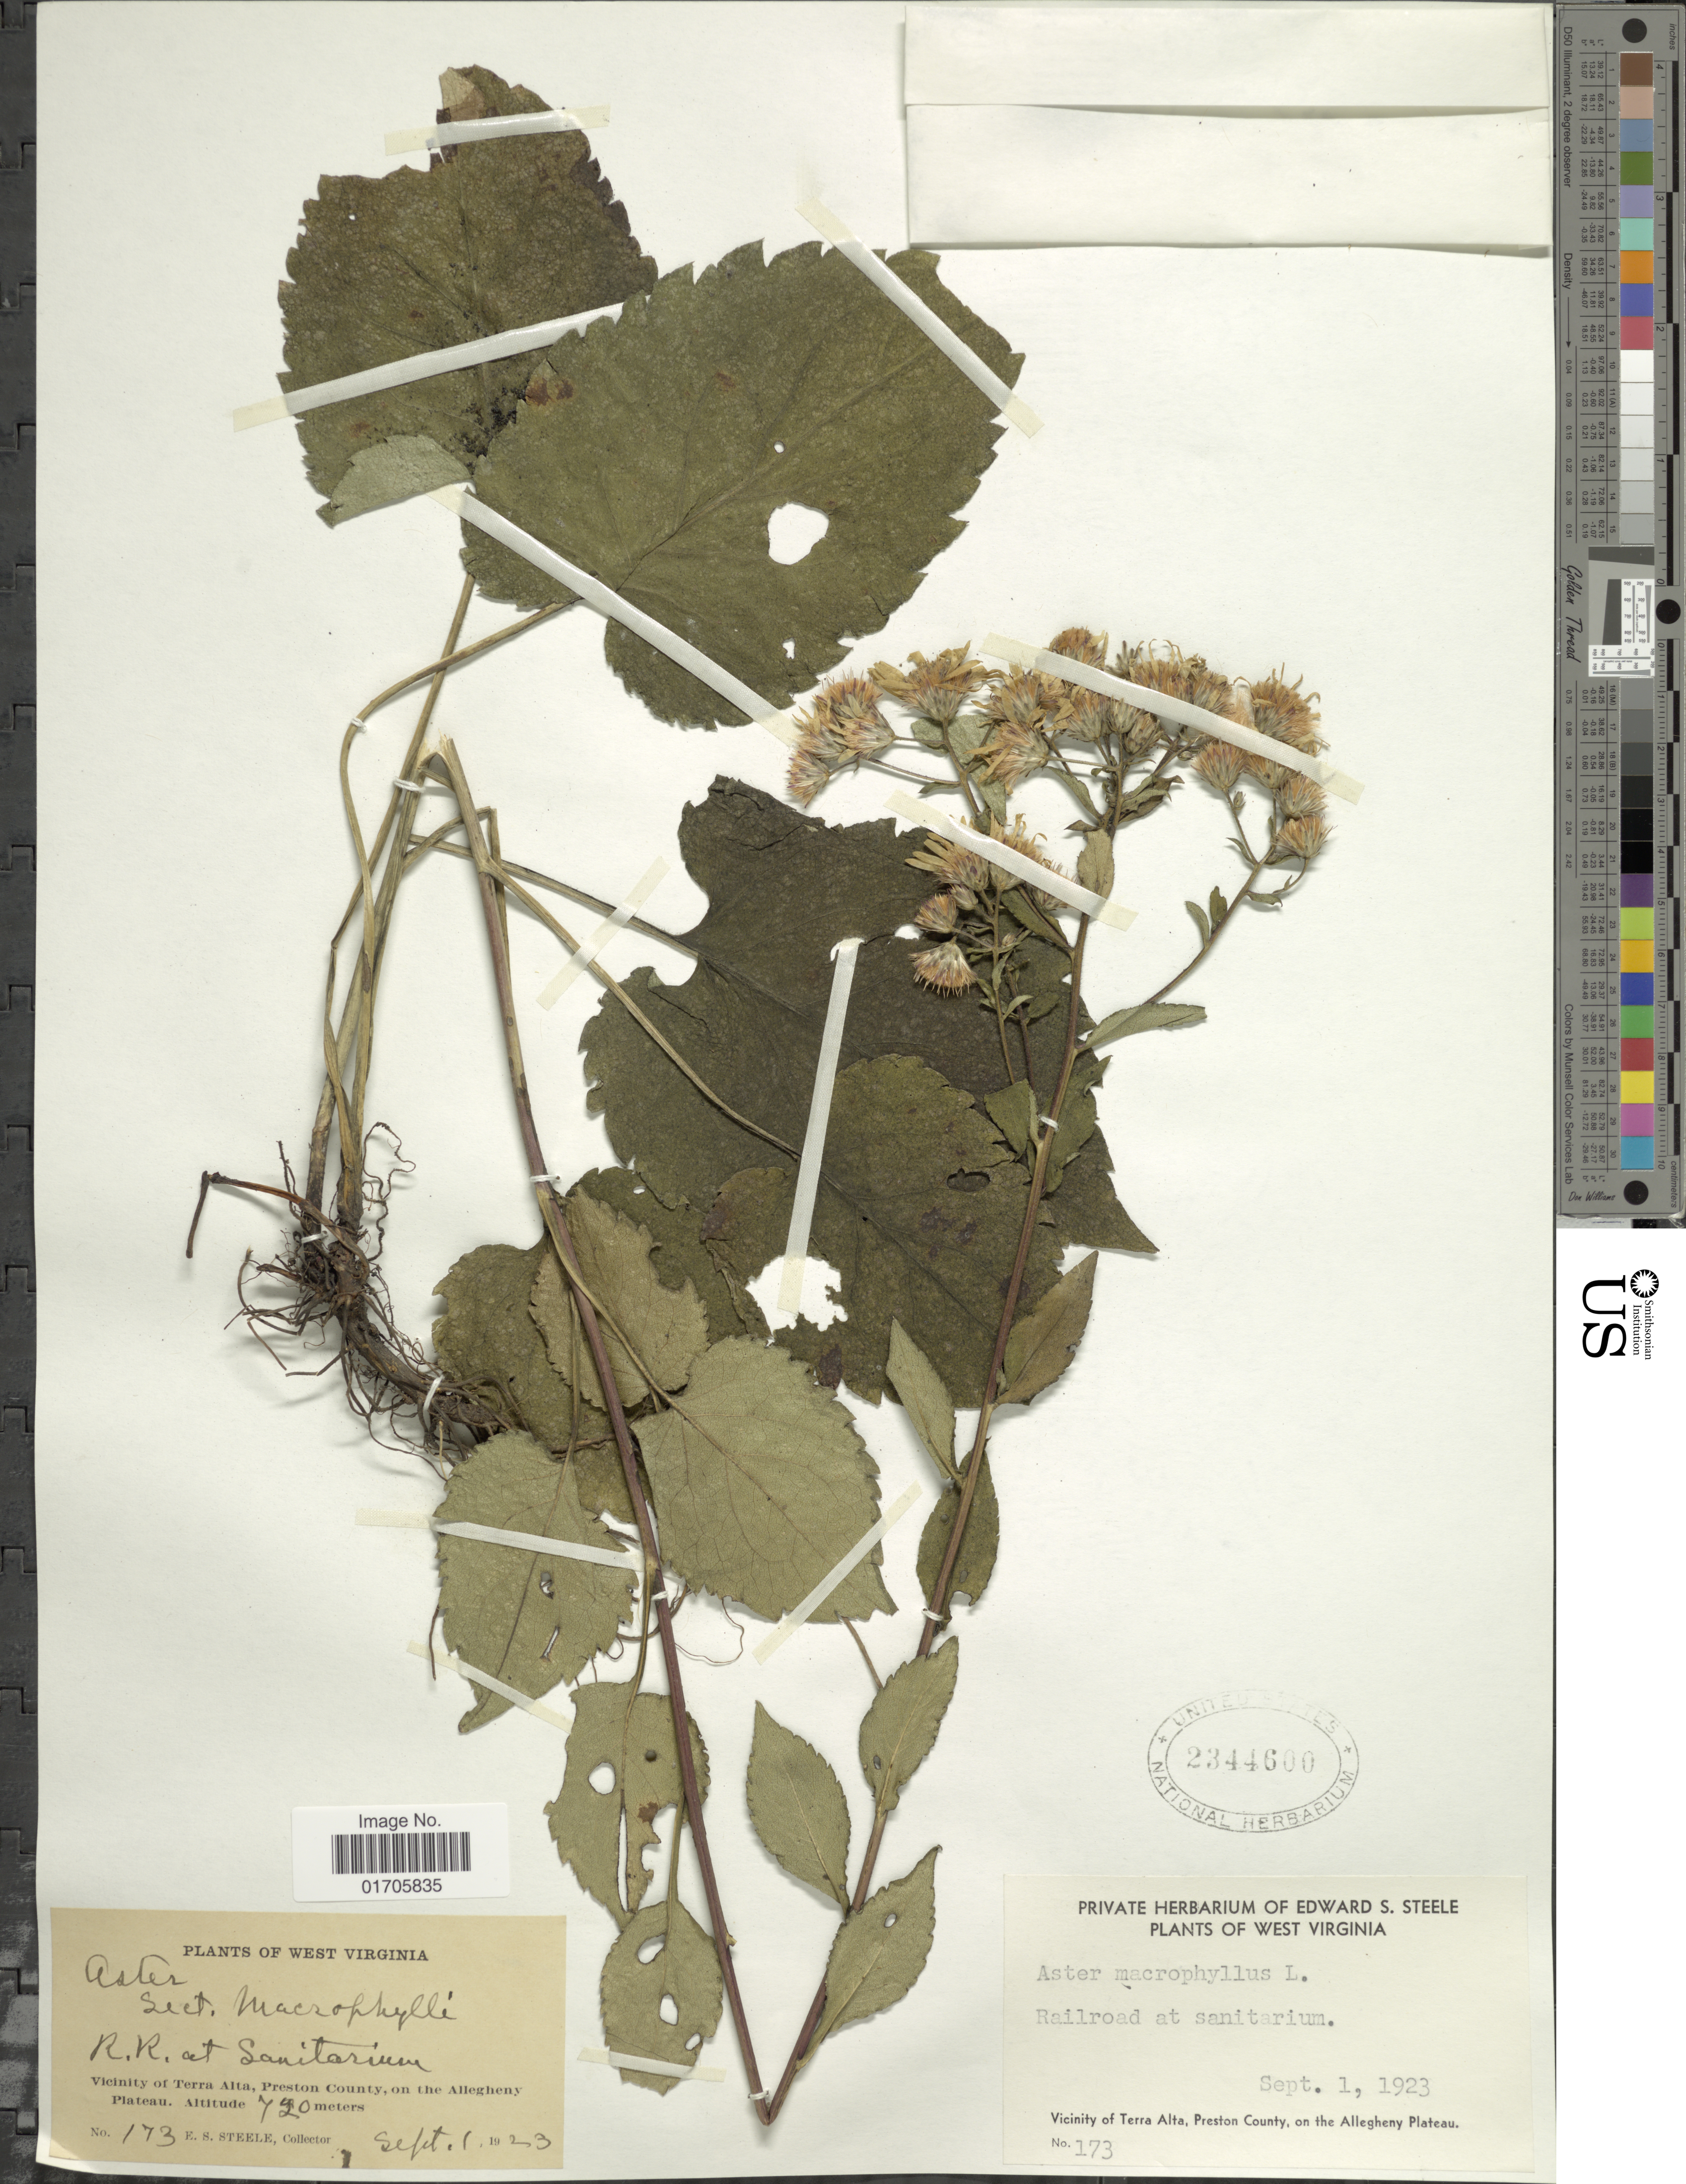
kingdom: Plantae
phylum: Tracheophyta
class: Magnoliopsida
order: Asterales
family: Asteraceae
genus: Eurybia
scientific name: Eurybia macrophylla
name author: (L.) Cass.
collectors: E. Steele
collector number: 173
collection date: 1923-09-01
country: United States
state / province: West Virginia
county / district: Preston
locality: R.R. at Sanitarium. Vicinity of Terra Alta, Preston County, on the Allegheny Plateau.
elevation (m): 720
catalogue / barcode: US 2344600